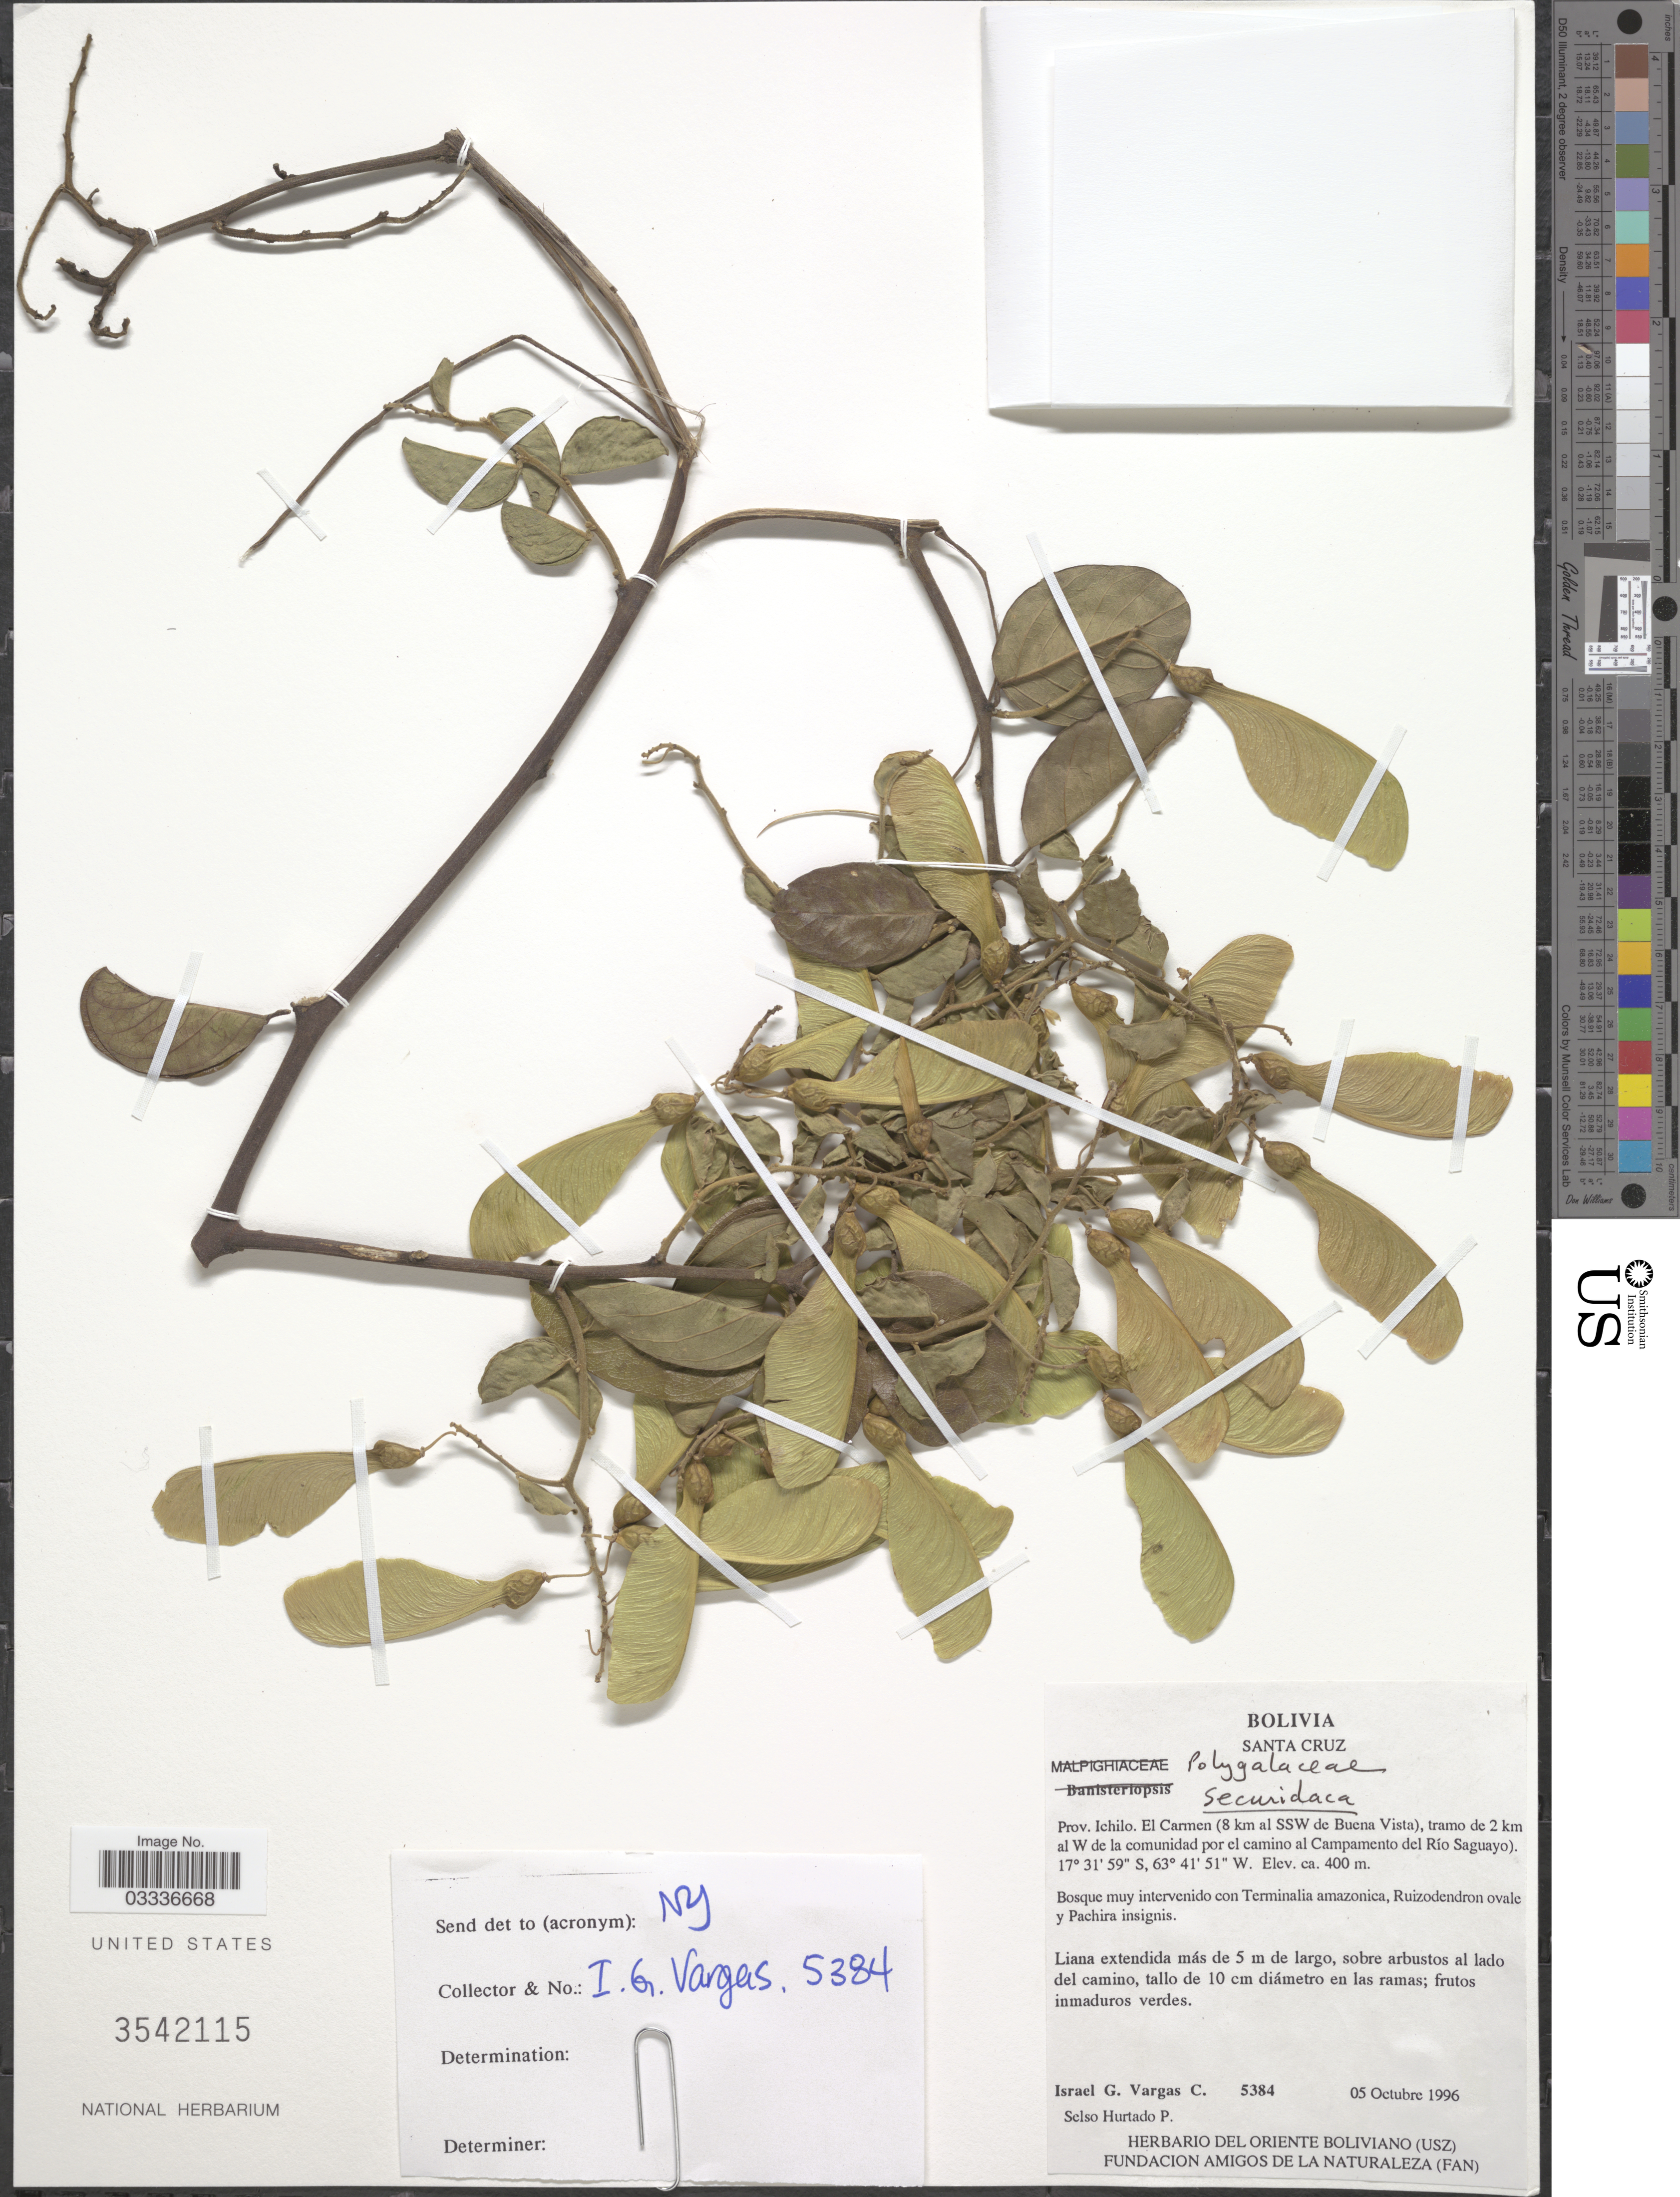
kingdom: Plantae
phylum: Tracheophyta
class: Magnoliopsida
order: Fabales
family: Polygalaceae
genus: Securidaca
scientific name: Securidaca sp.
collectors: I. G. Vargas C. & S. Hurtado P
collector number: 5384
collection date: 1996-10-05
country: Bolivia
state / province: Santa Cruz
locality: Prov. Ichilo. El Carmen (8 km al SSW de Buena Vista), tramo de 2 km al W de la comunidad por el camino al Campamento del Río Saguayo).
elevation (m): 400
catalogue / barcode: US 3542115